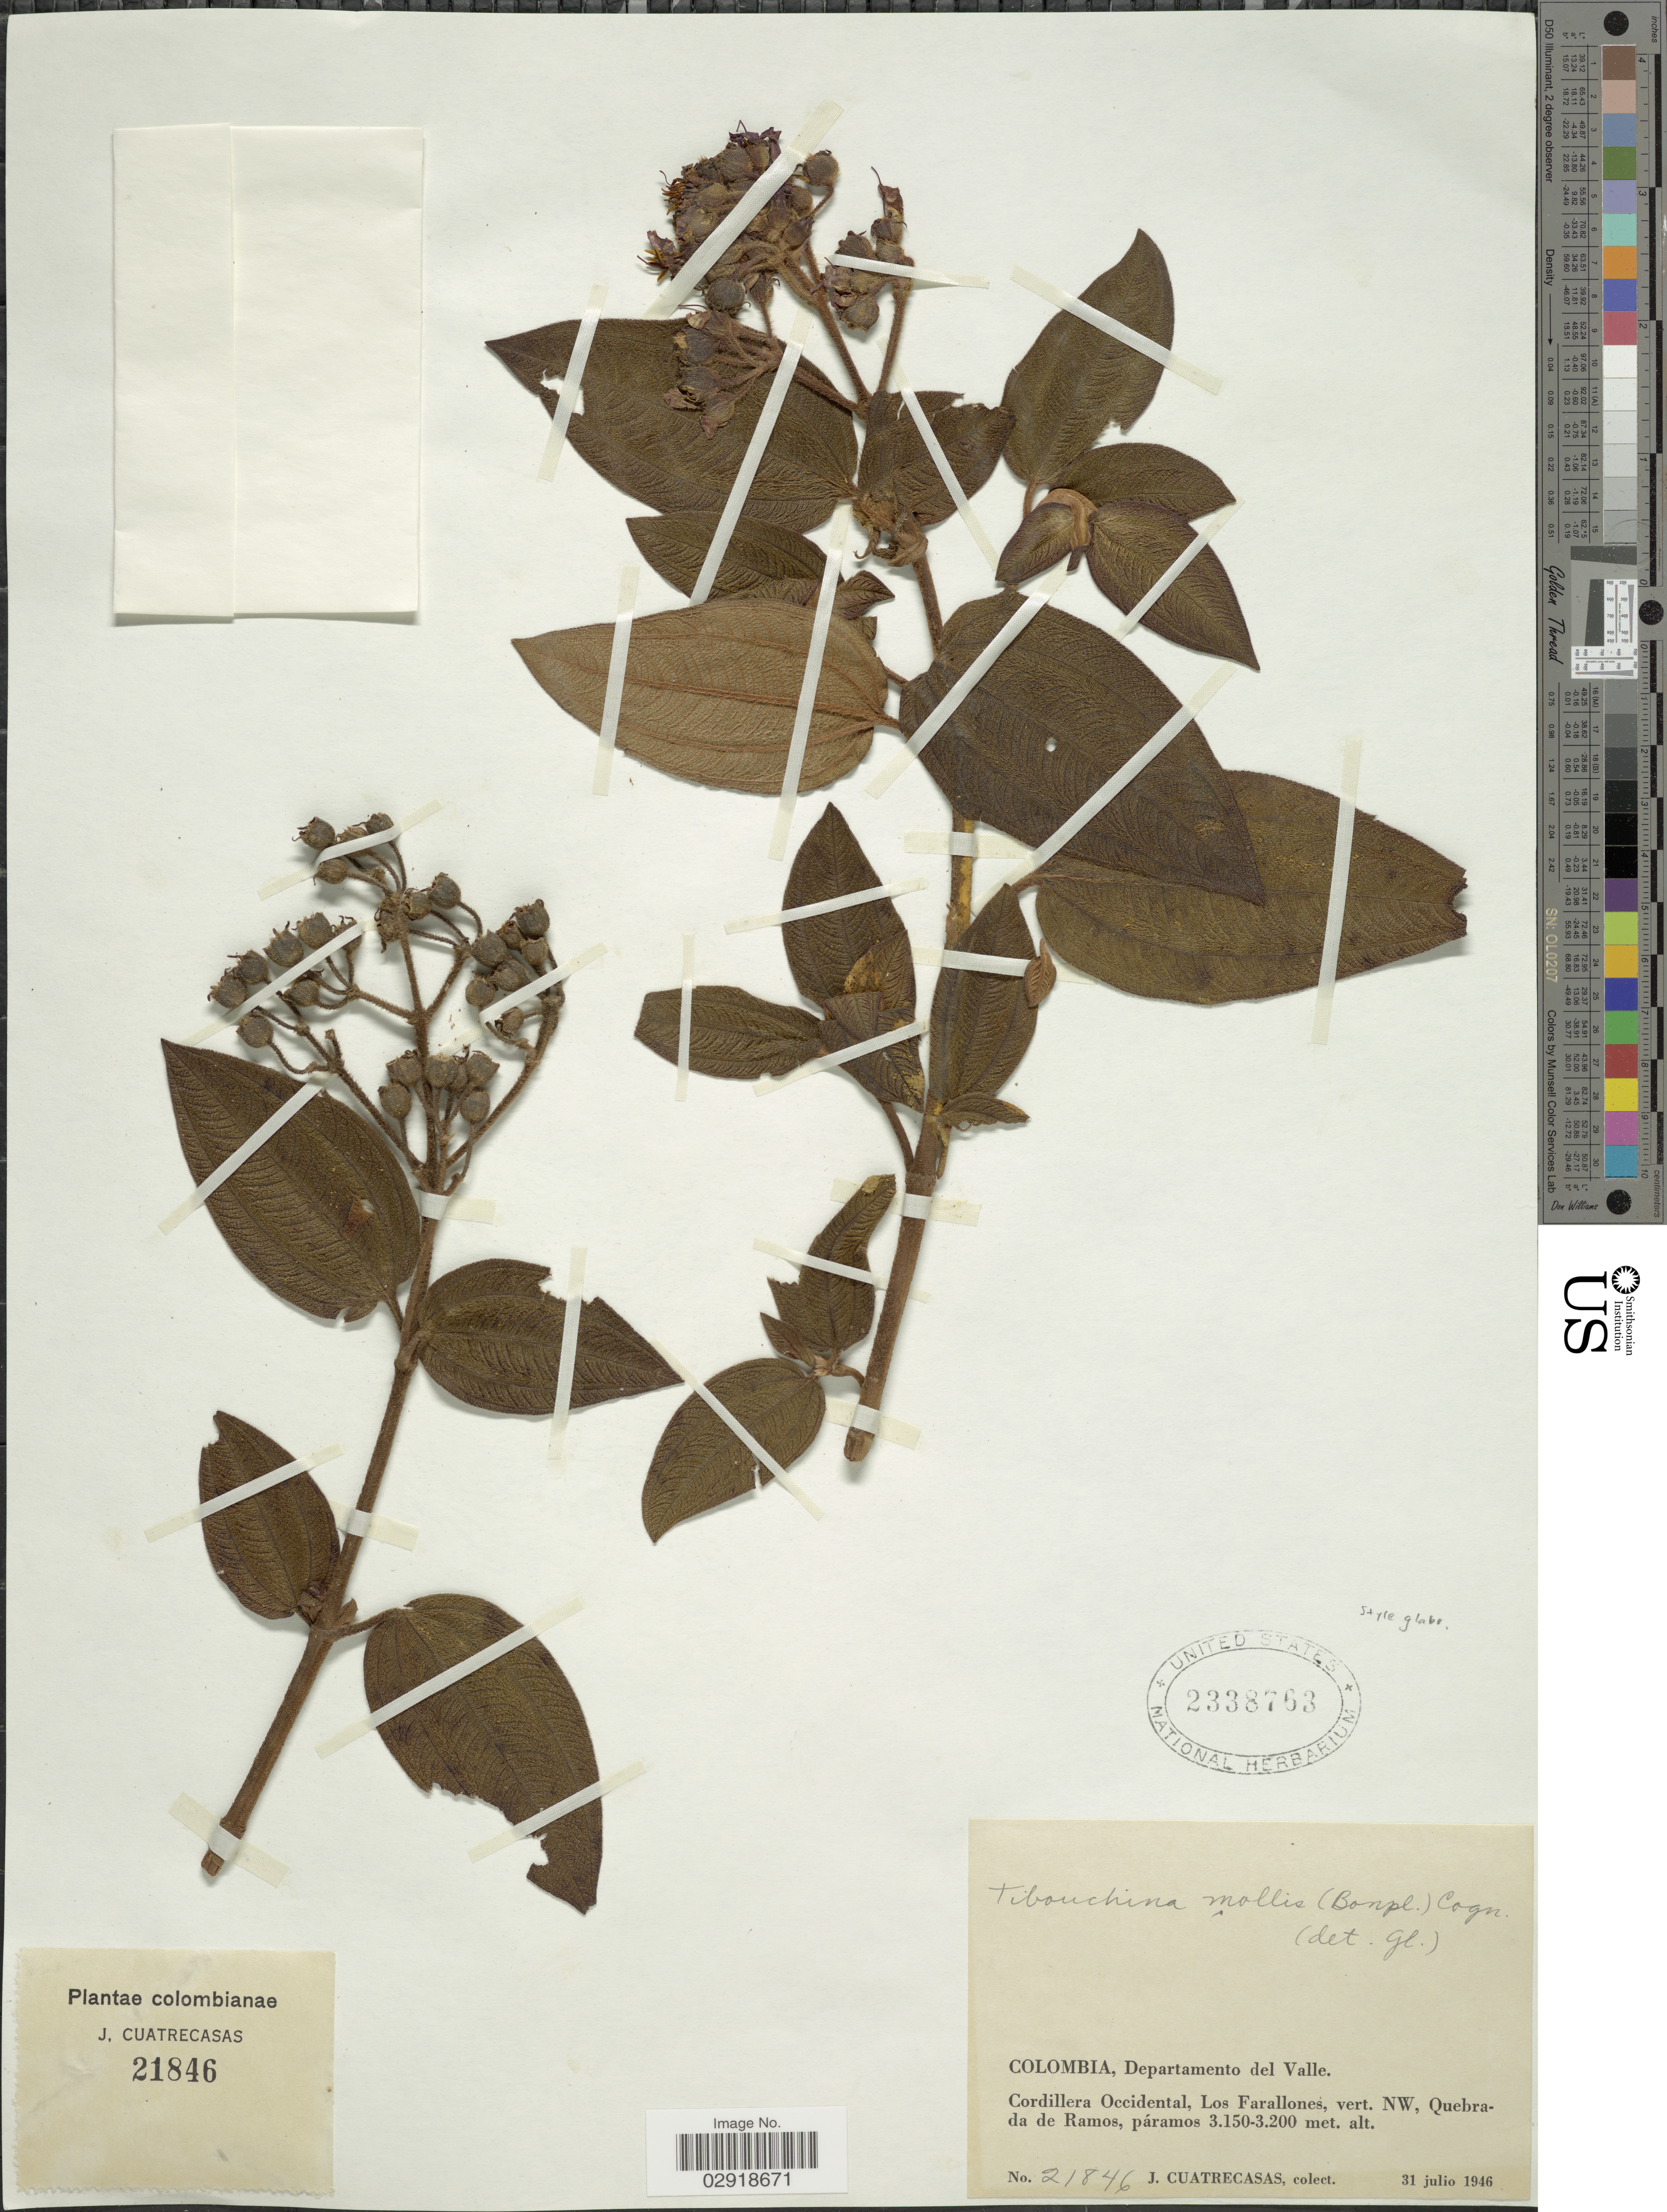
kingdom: Plantae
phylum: Tracheophyta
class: Magnoliopsida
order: Myrtales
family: Melastomataceae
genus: Chaetogastra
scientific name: Chaetogastra mollis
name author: (Bonpl.) DC.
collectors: J. Cuatrecasas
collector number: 21846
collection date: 1946-07-31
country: Colombia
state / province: Valle del Cauca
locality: Departamento del Valle. Cordillera Occidental, Los Farallones, vert. NW, Quebrada de Ramos.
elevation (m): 3150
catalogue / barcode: US 2338763